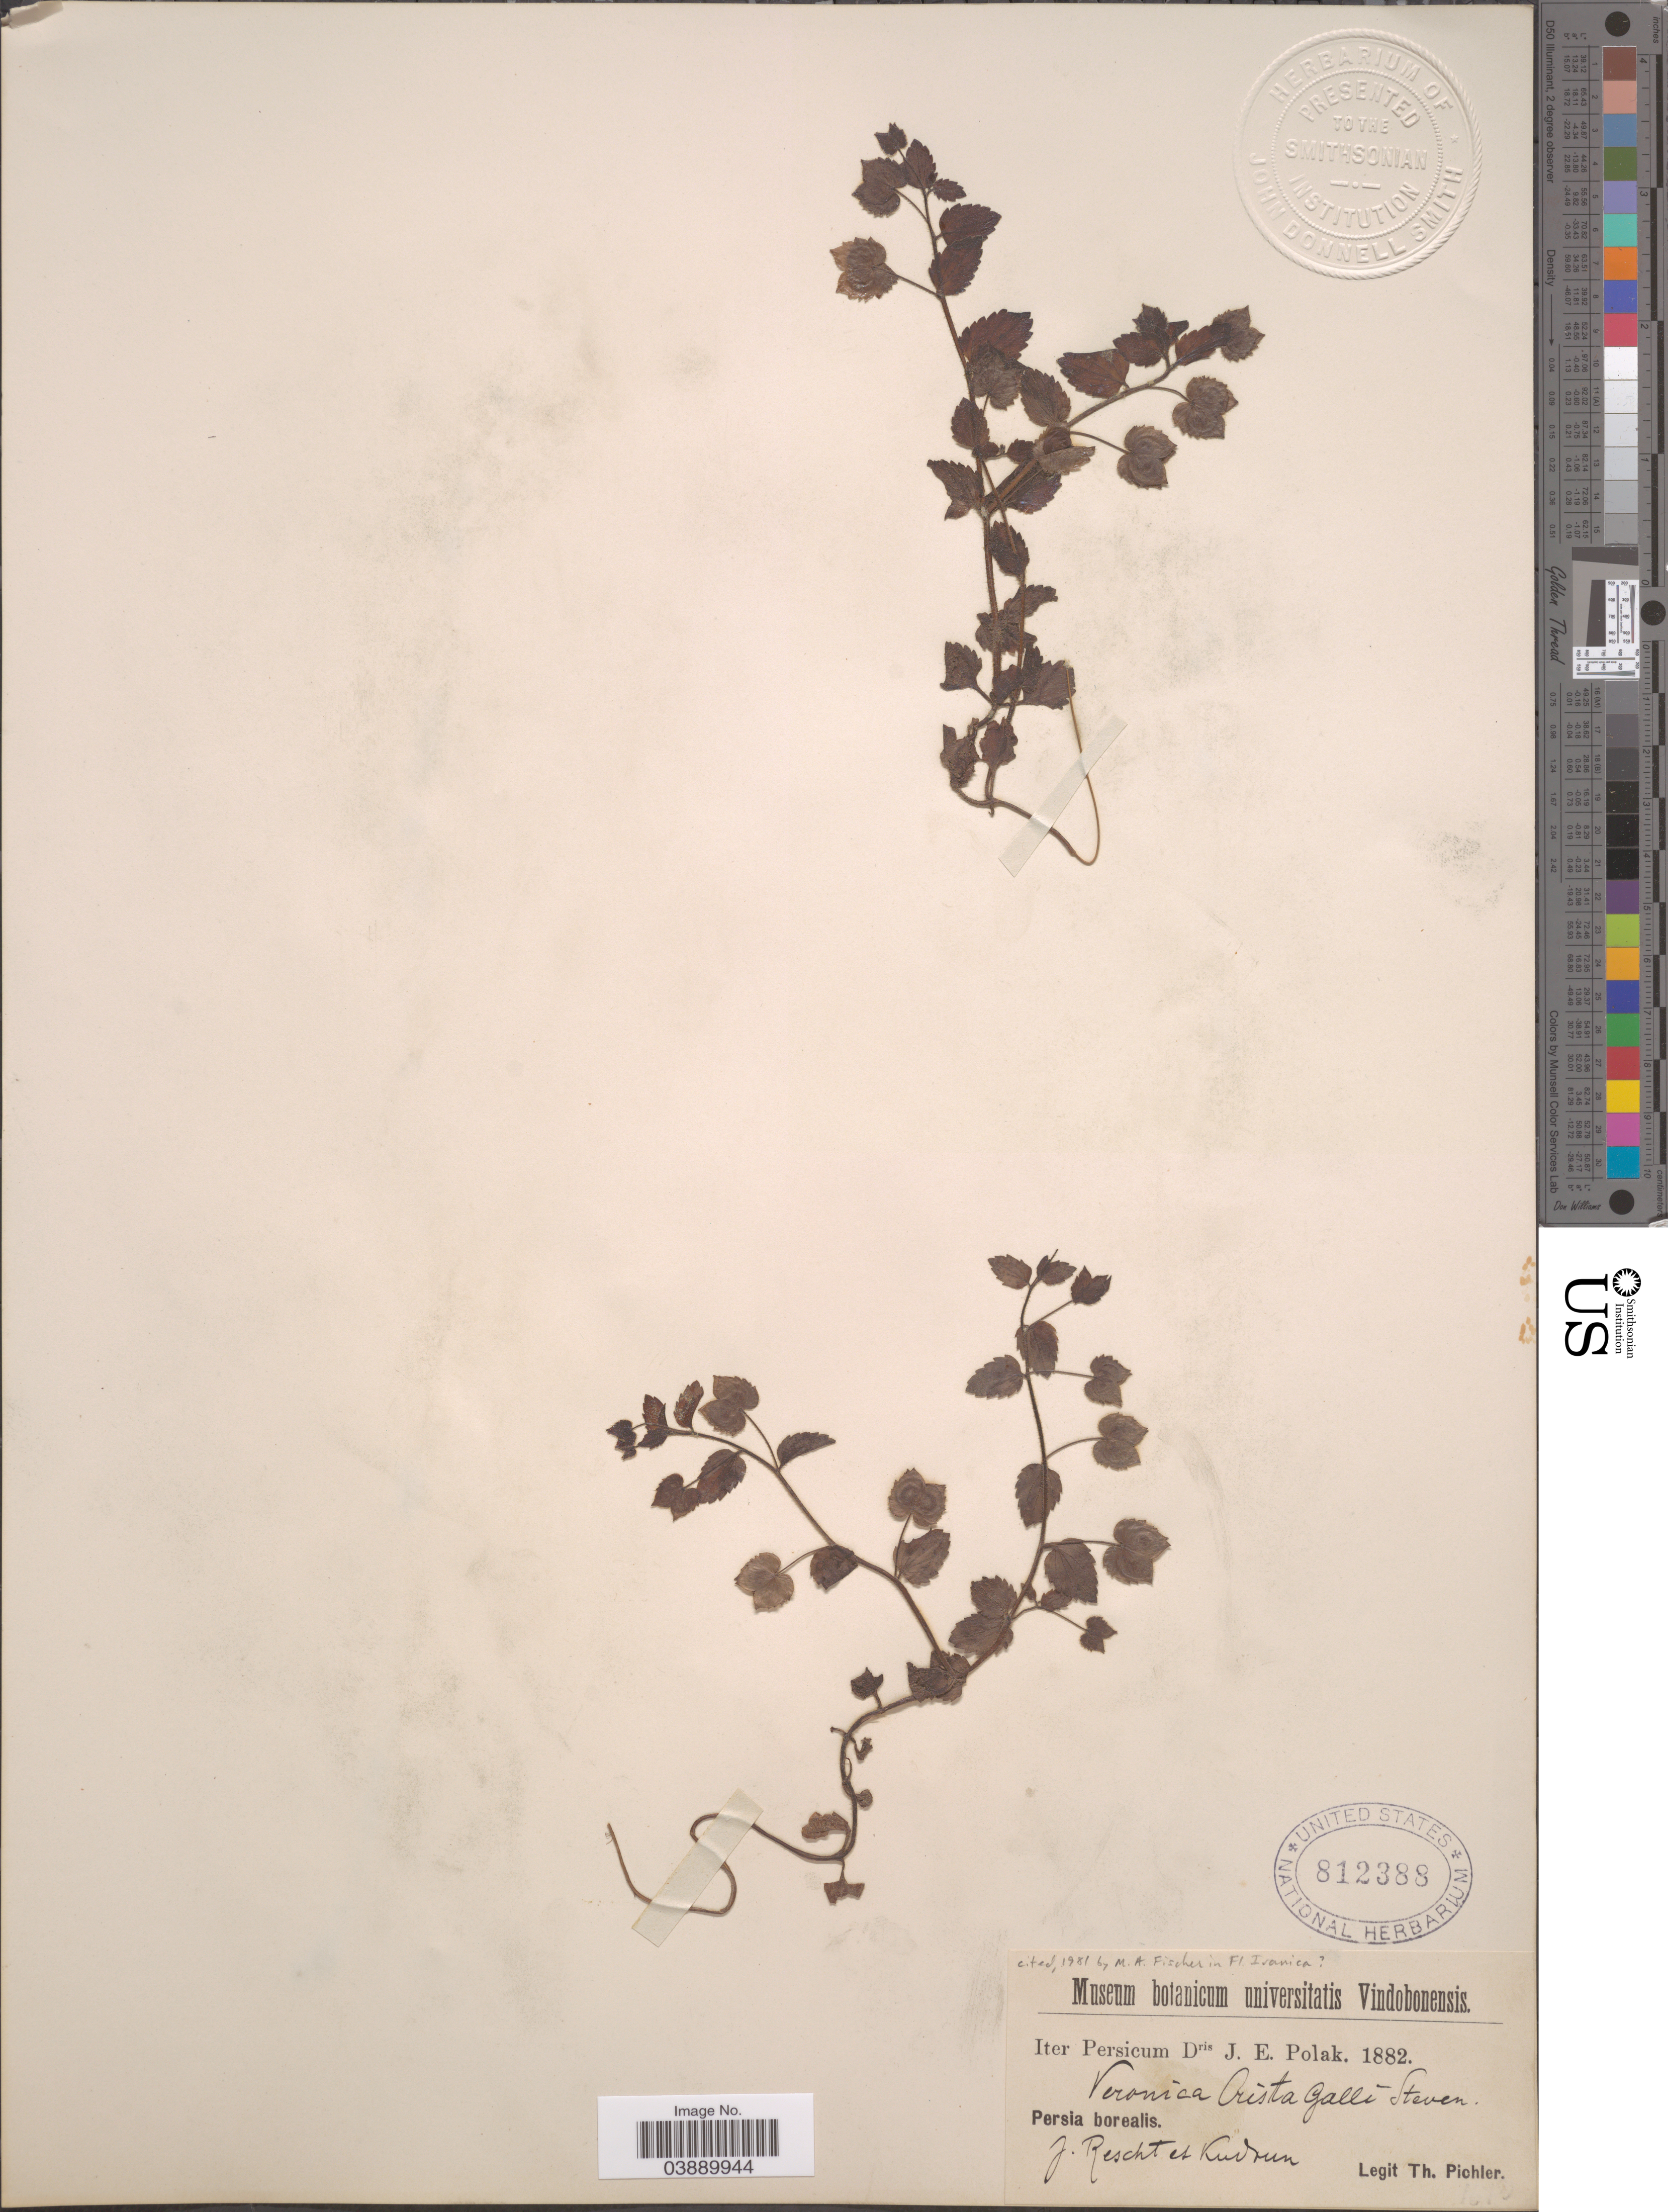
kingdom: Plantae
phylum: Tracheophyta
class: Magnoliopsida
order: Lamiales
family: Plantaginaceae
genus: Veronica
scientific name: Veronica crista-galli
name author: Steven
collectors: T. Pichler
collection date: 1882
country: Iran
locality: Persia borealis. J. Rescht en Kudrum.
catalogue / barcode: US 812388